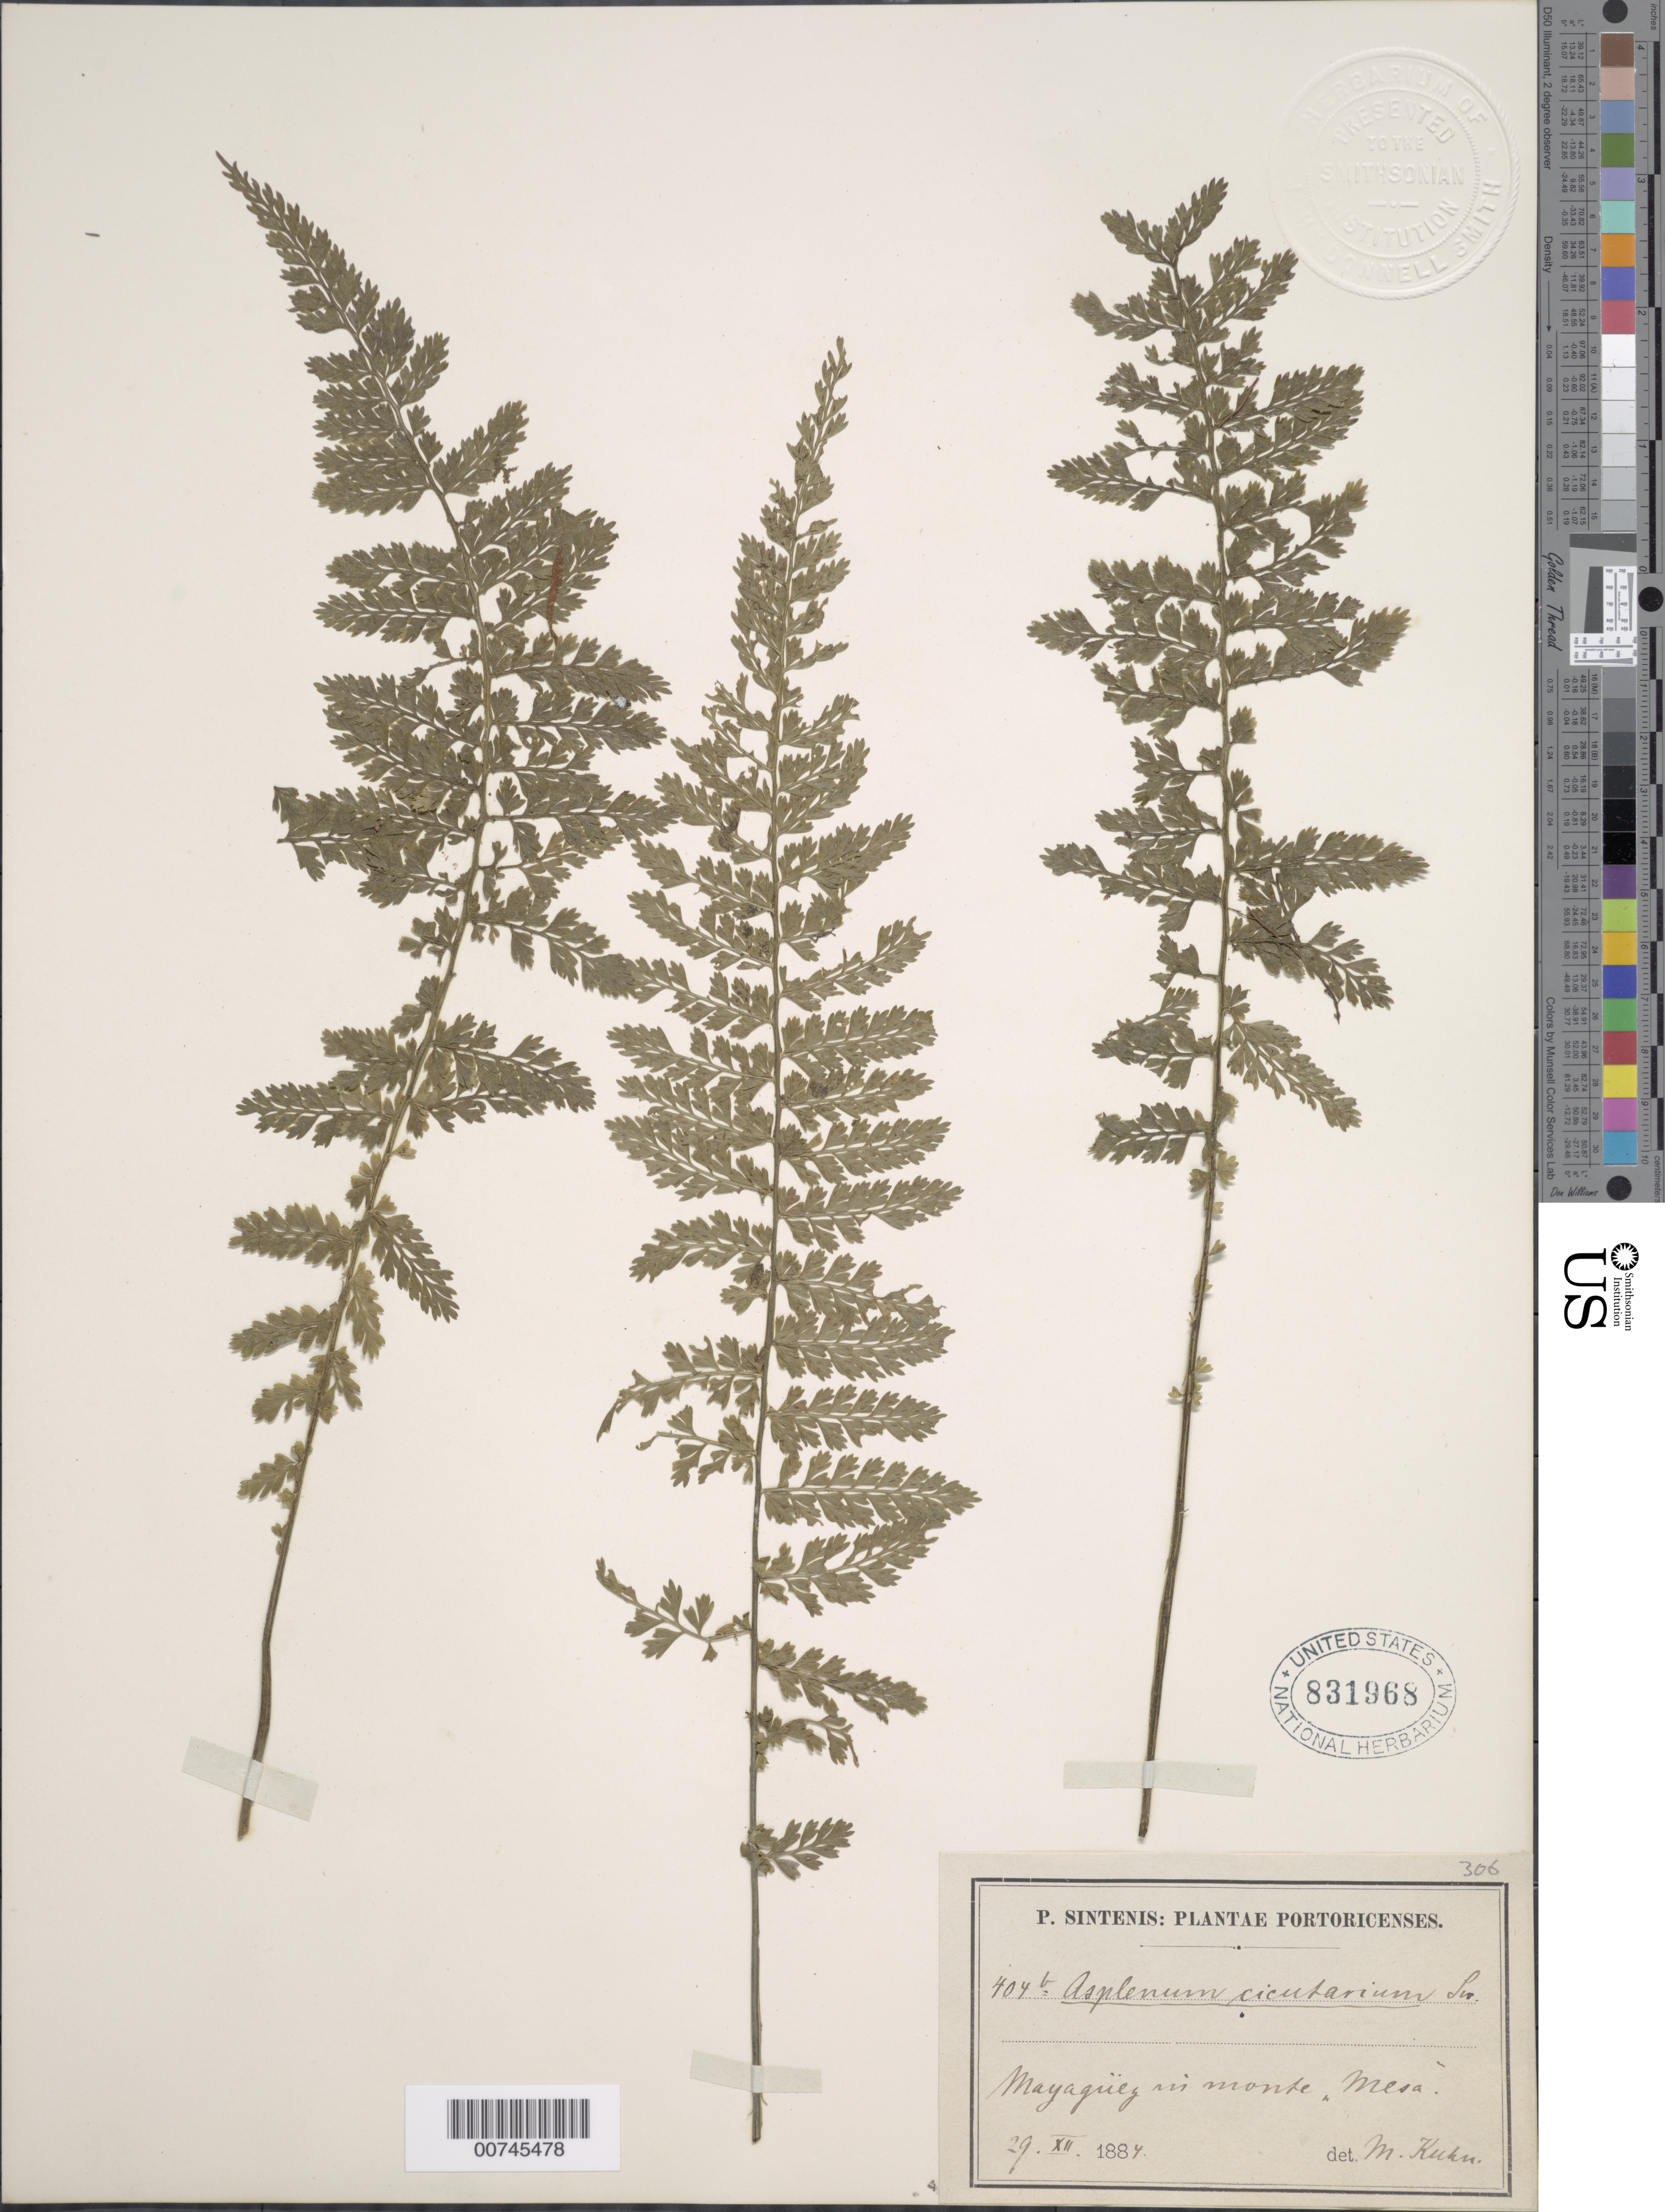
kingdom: Plantae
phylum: Tracheophyta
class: Polypodiopsida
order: Polypodiales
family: Aspleniaceae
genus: Asplenium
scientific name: Asplenium cristatum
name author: Lam.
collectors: P. Sintenis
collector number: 404b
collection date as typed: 29 Dec 1884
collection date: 1884-12-29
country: Puerto Rico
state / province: Mayagüez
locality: Mayaguez in monte Mesa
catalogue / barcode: US 831968